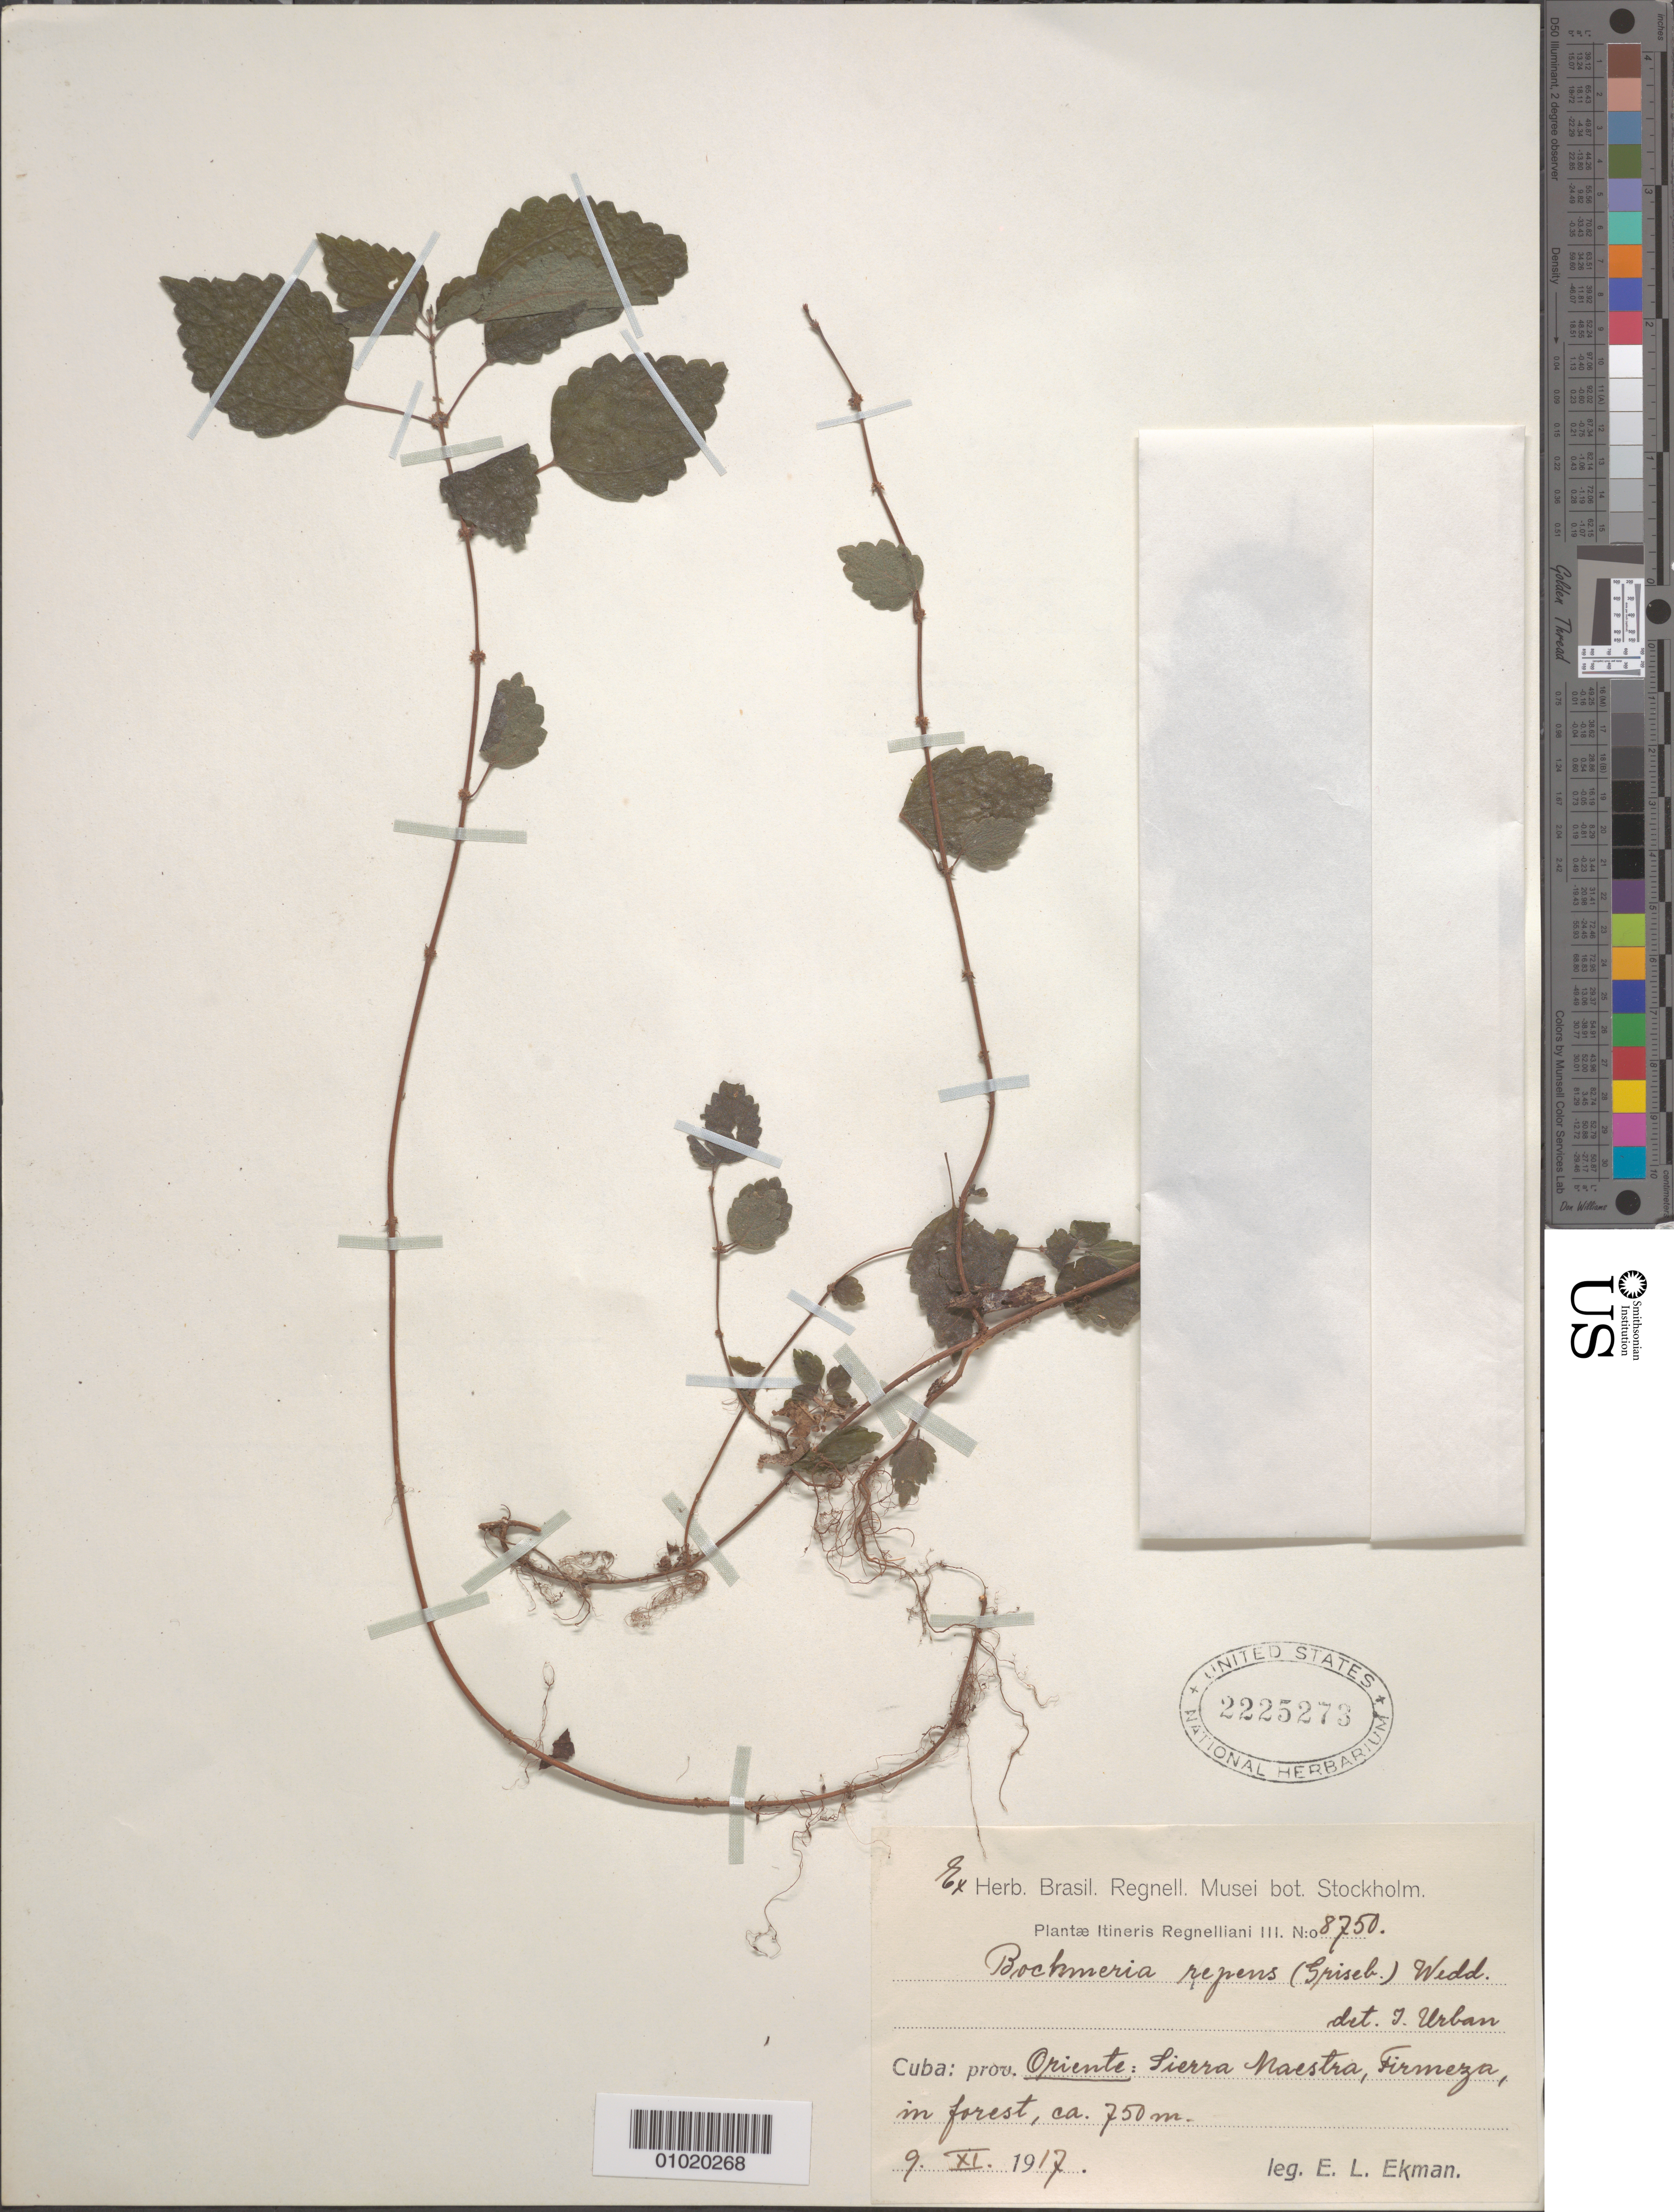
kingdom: Plantae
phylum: Tracheophyta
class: Magnoliopsida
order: Rosales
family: Urticaceae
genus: Boehmeria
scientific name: Boehmeria repens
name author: (Griseb.) Wedd.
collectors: E. L. Ekman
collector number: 8750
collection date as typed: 09 Nov 1917 or 11 Sep 1917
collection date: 1917-09-11 or 1917-11-09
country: Cuba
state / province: Oriente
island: Cuba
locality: Sierra Maestra, Firmeza, in forest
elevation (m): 750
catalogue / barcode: US 2225273